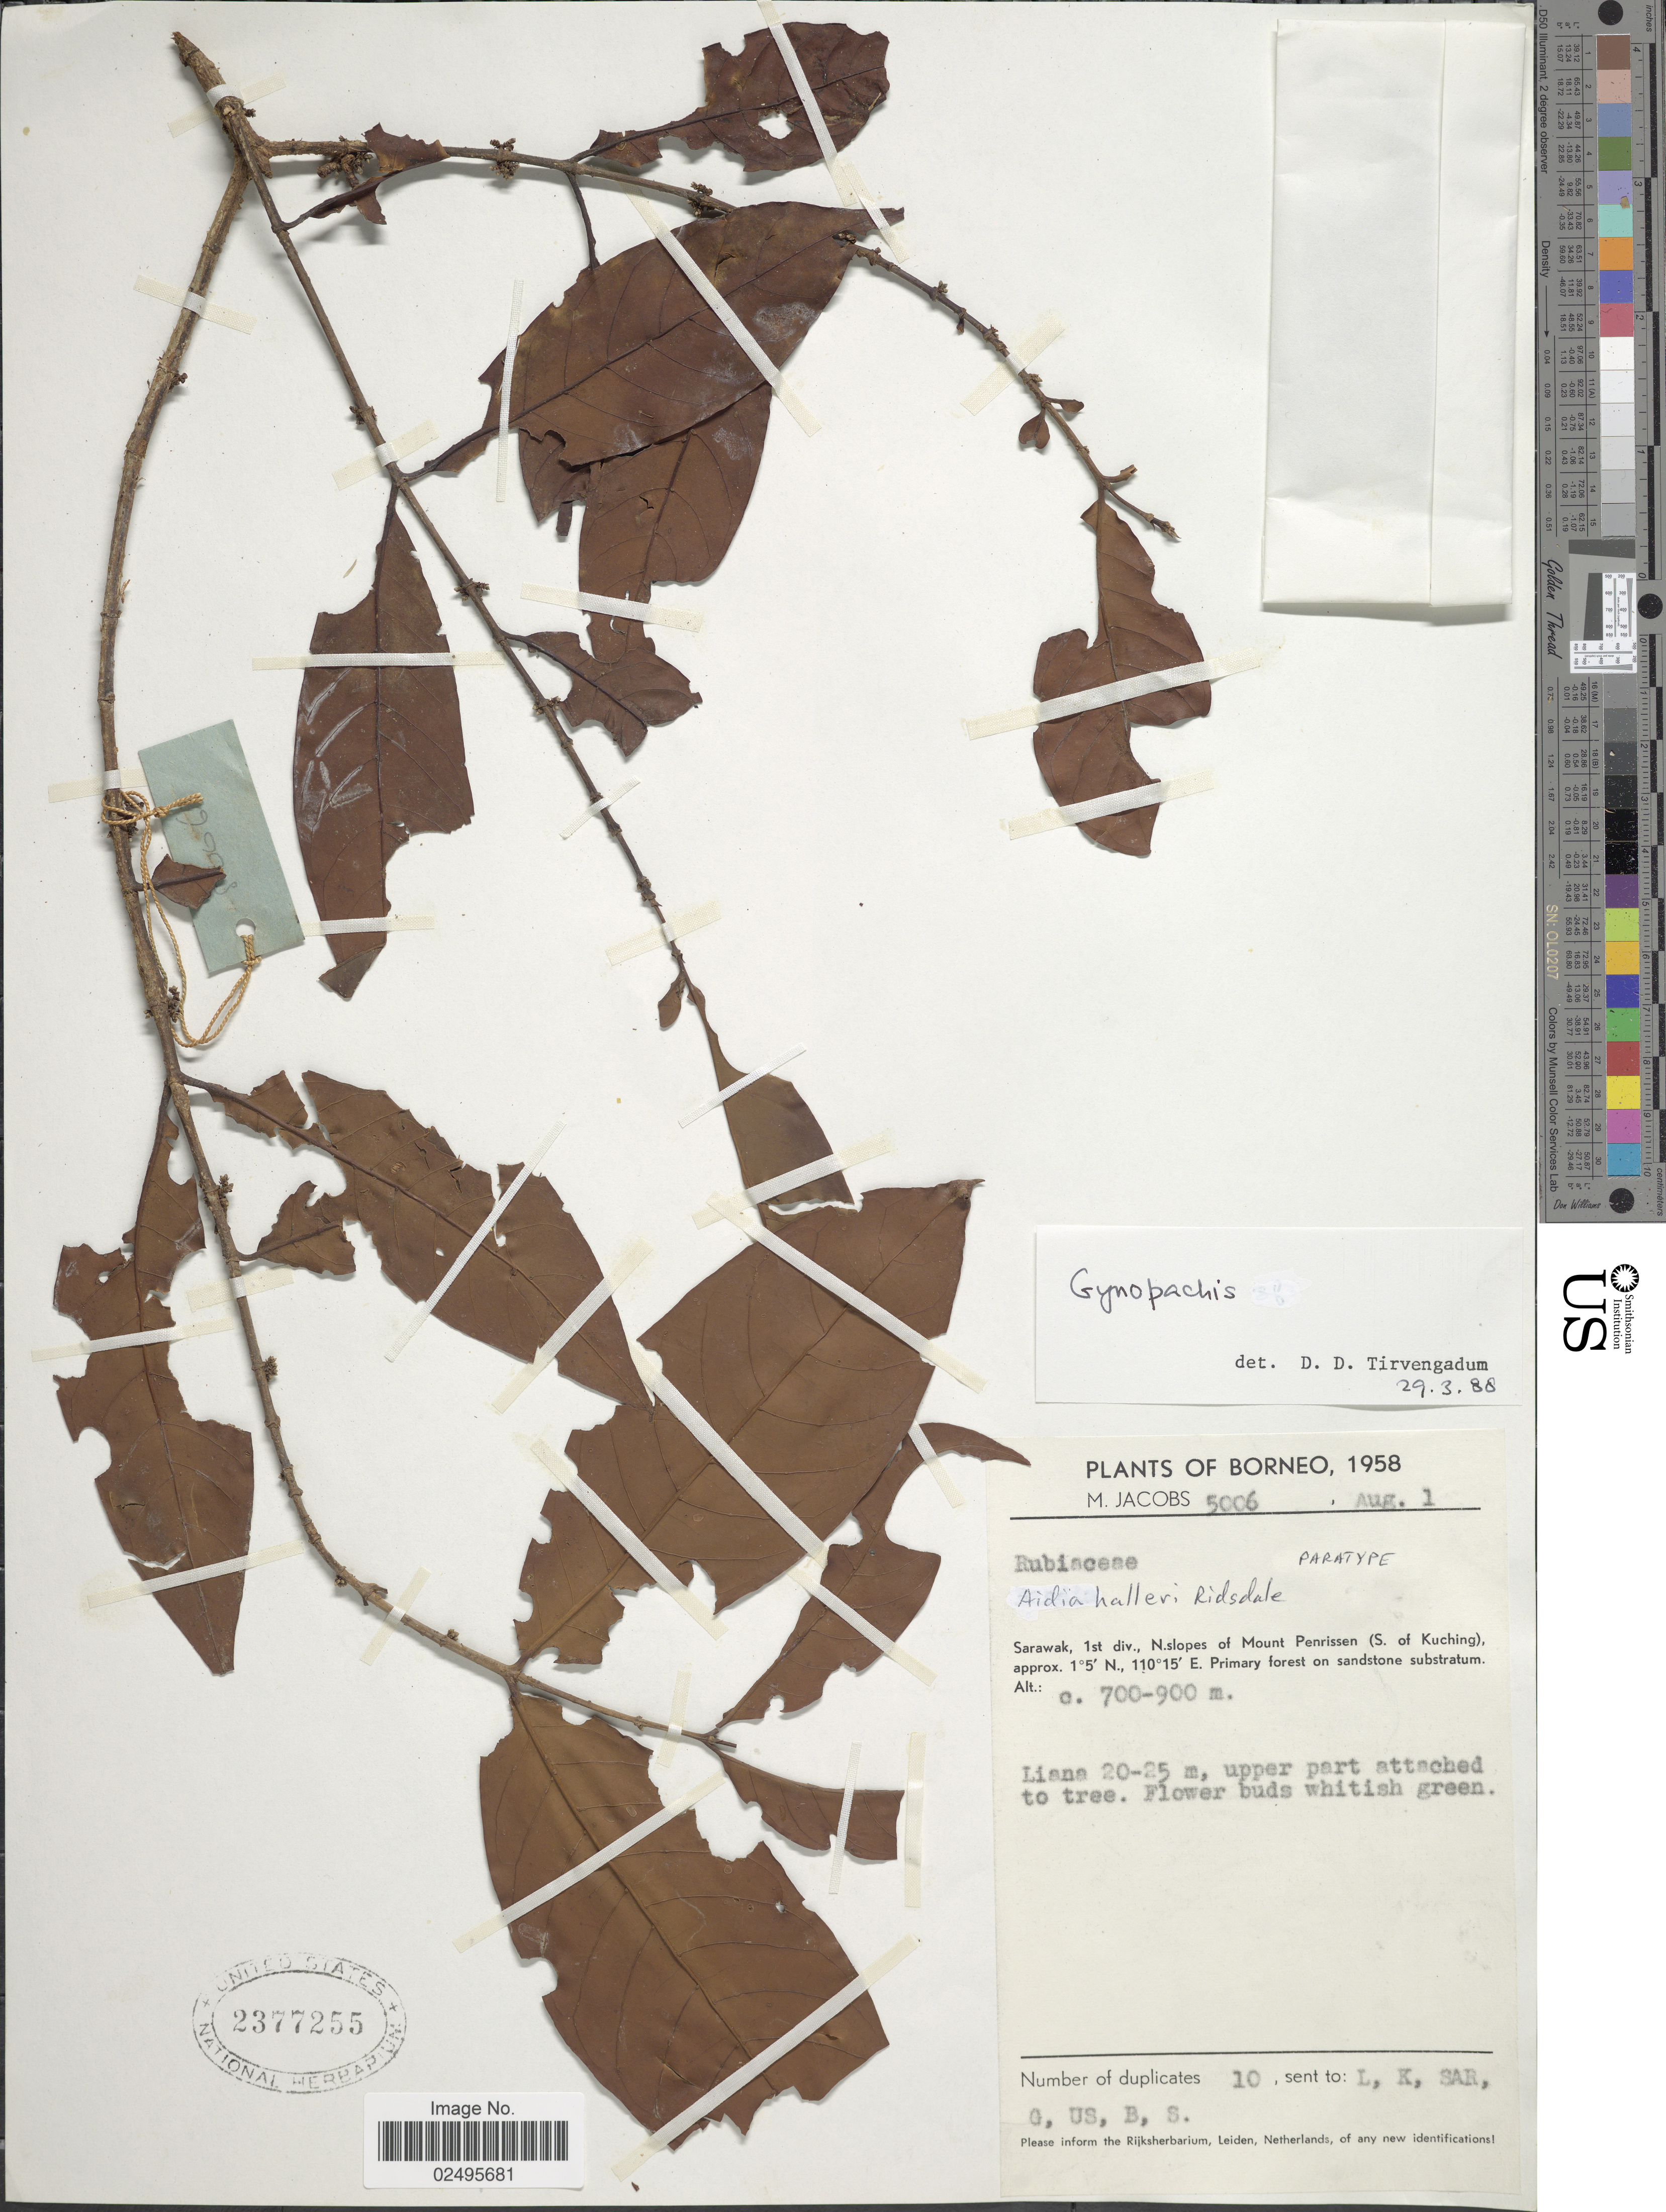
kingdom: Plantae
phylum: Tracheophyta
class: Magnoliopsida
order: Gentianales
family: Rubiaceae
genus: Aidia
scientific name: Aidia halleri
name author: Ridsdale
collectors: M. Jacobs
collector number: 5006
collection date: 1958-08-01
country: Malaysia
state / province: Sarawak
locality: Borneo, 1st div., N. slopes of Mount Penrissen (S. of Kuching)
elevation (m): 700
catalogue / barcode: US 2377255